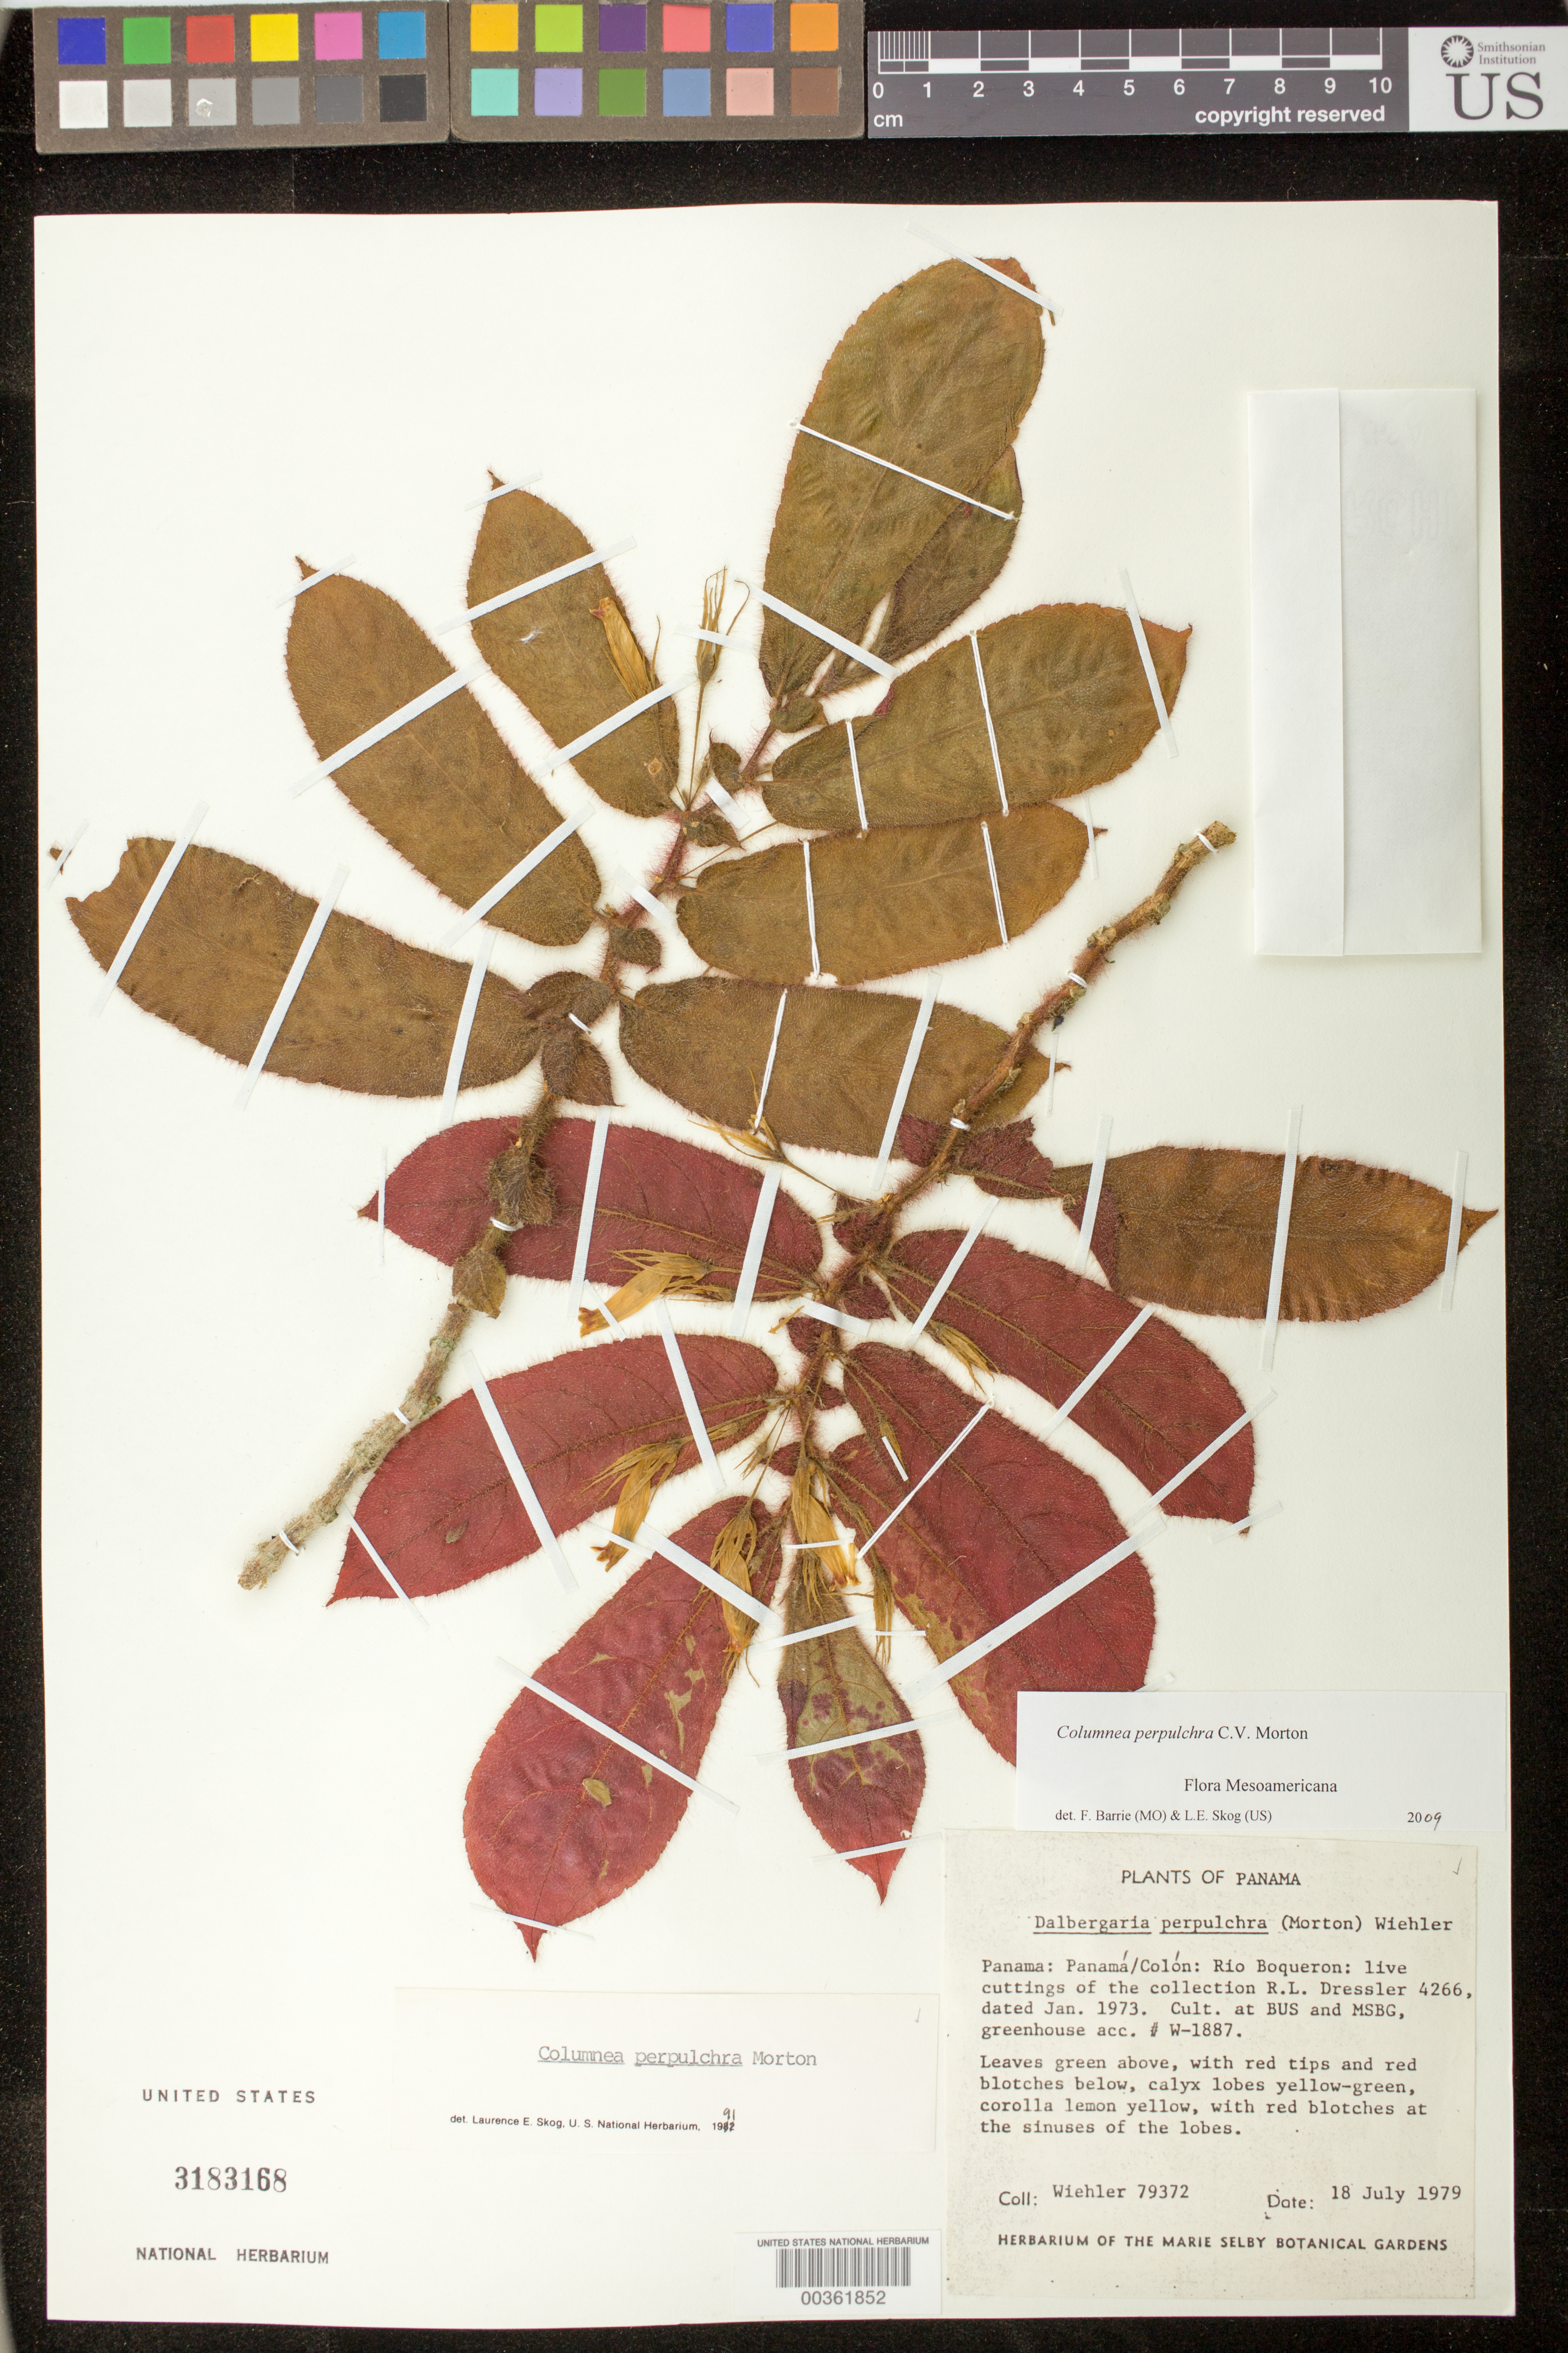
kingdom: Plantae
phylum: Tracheophyta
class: Magnoliopsida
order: Lamiales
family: Gesneriaceae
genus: Columnea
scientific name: Columnea perpulchra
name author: C.V. Morton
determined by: Skog, Laurence E.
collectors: H. J. Wiehler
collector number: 79372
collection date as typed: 18 Jul 1979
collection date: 1979-07-18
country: Panama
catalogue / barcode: US 3183168